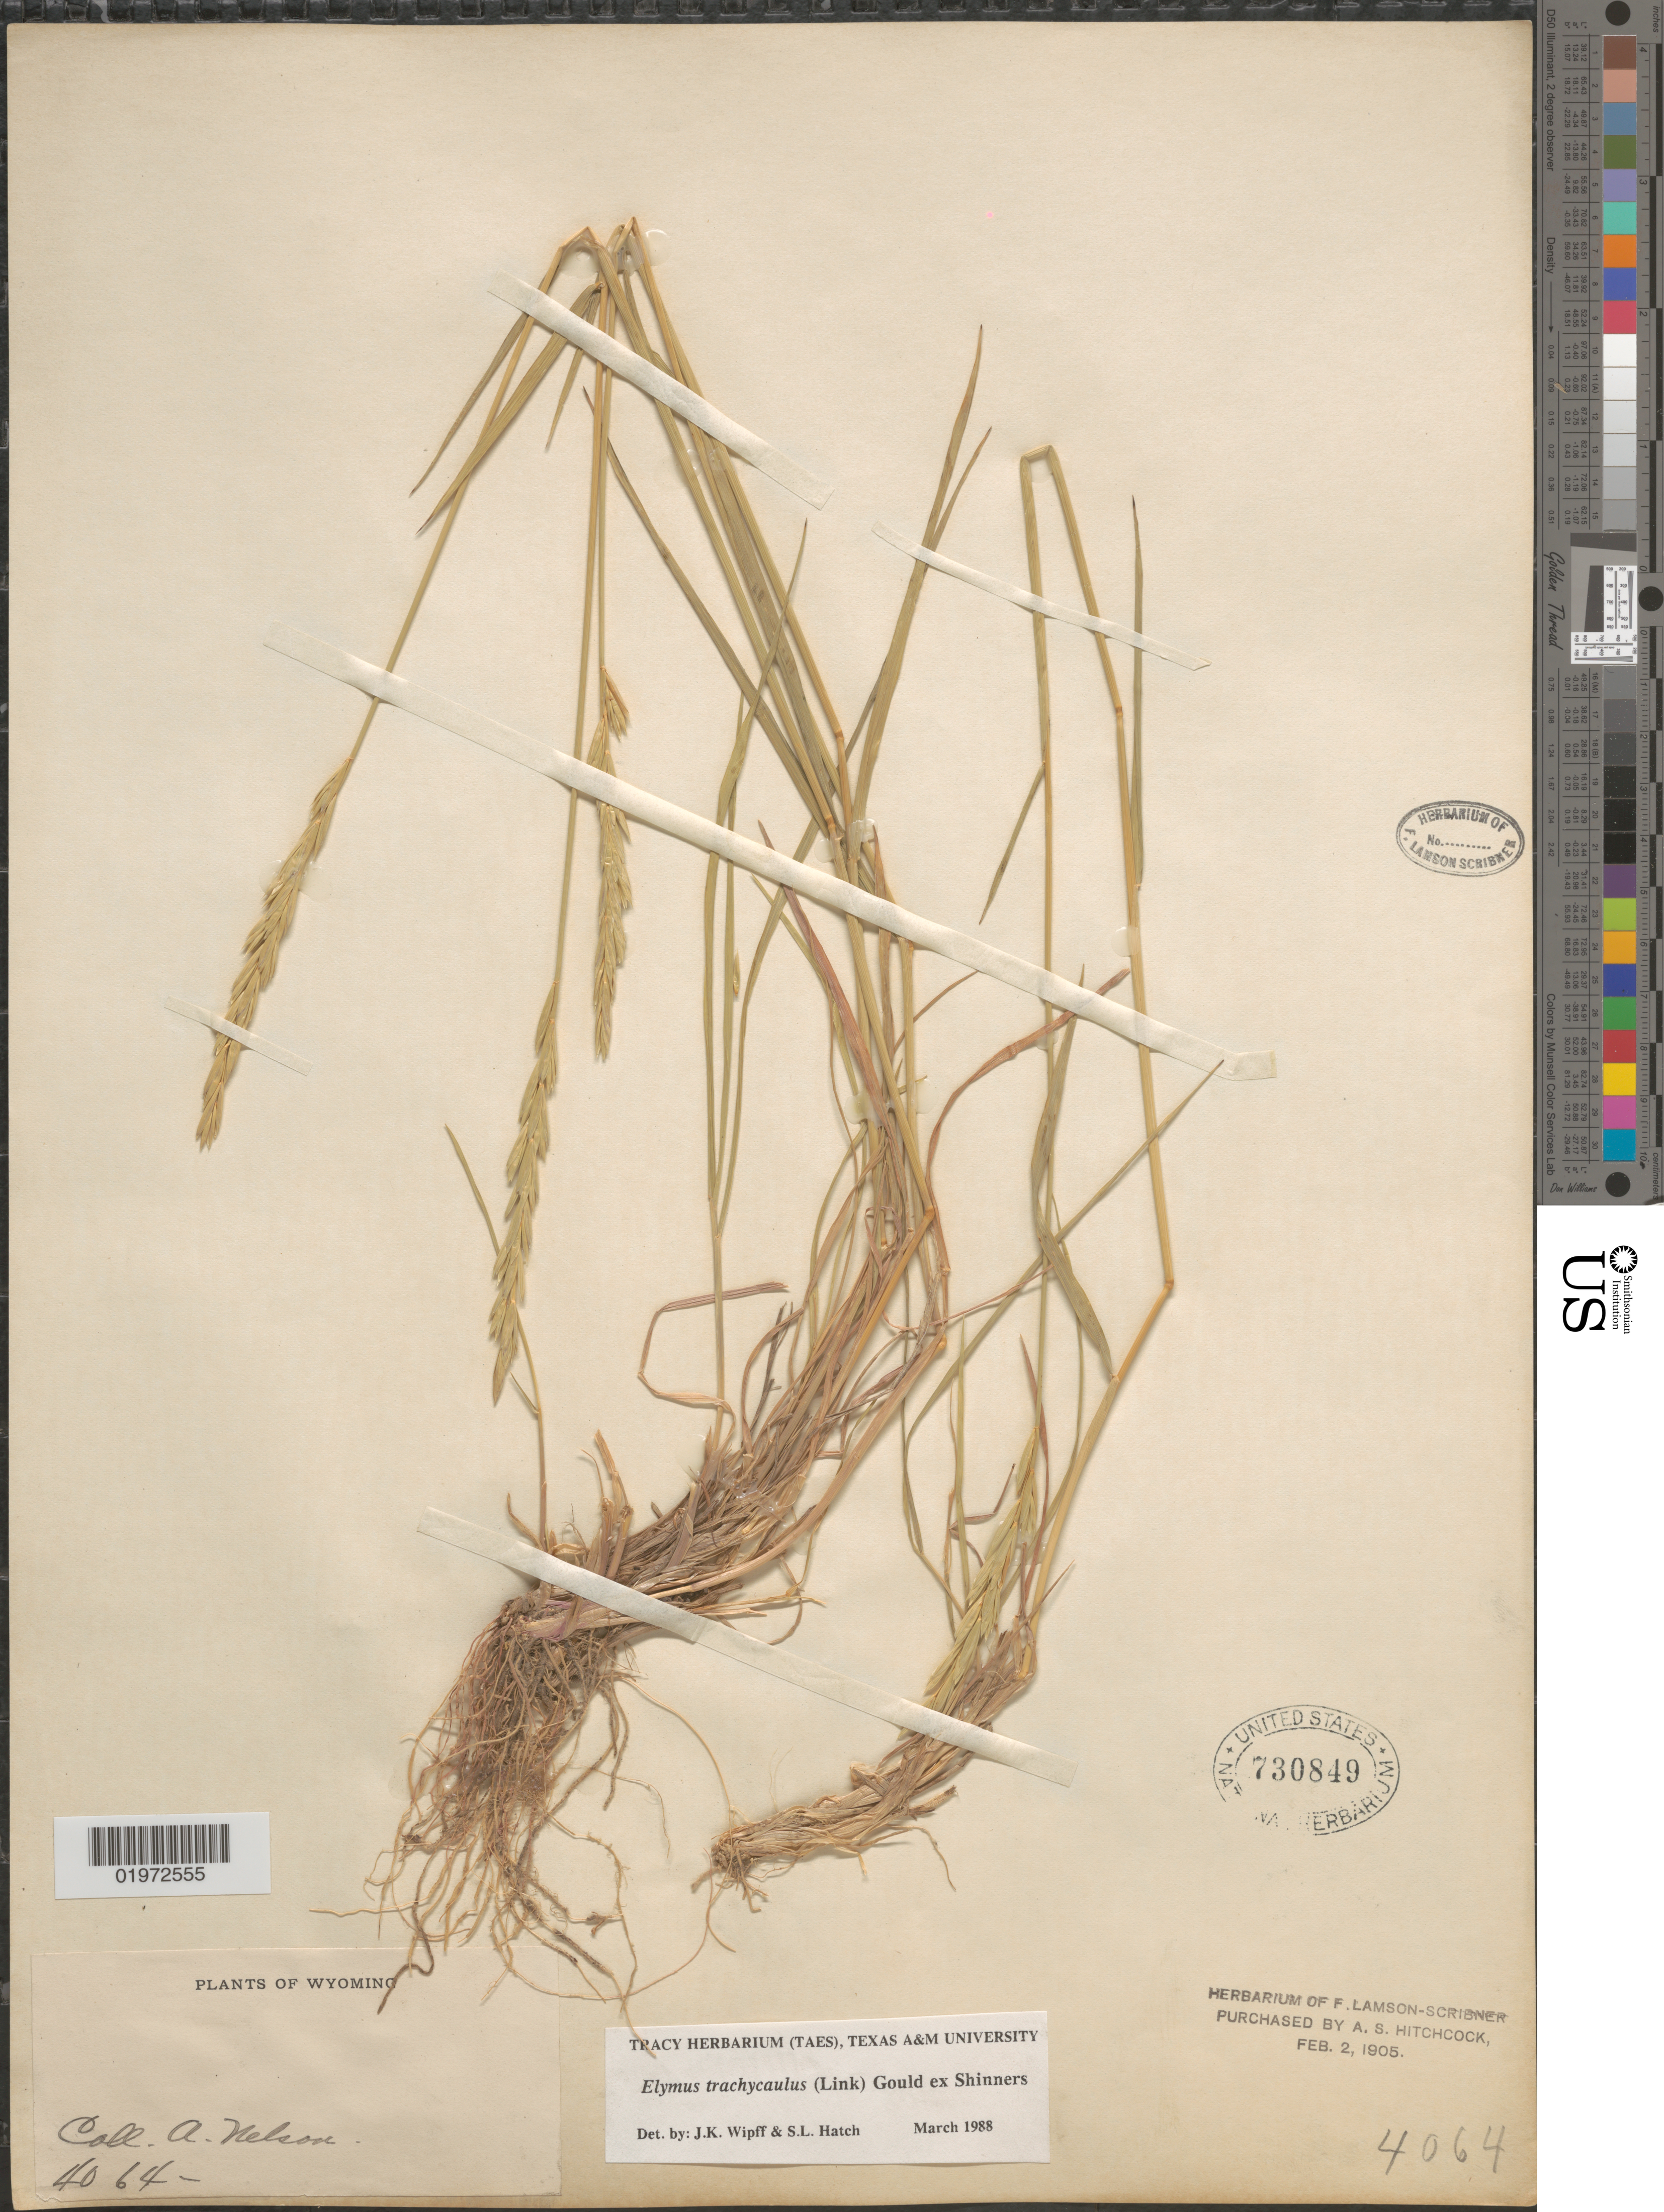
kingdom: Plantae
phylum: Tracheophyta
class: Liliopsida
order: Poales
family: Poaceae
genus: Elymus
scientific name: Elymus trachycaulus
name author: (Link) Gould ex Shinners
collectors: A. Nelson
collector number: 4064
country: United States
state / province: Wyoming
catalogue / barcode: US 730849